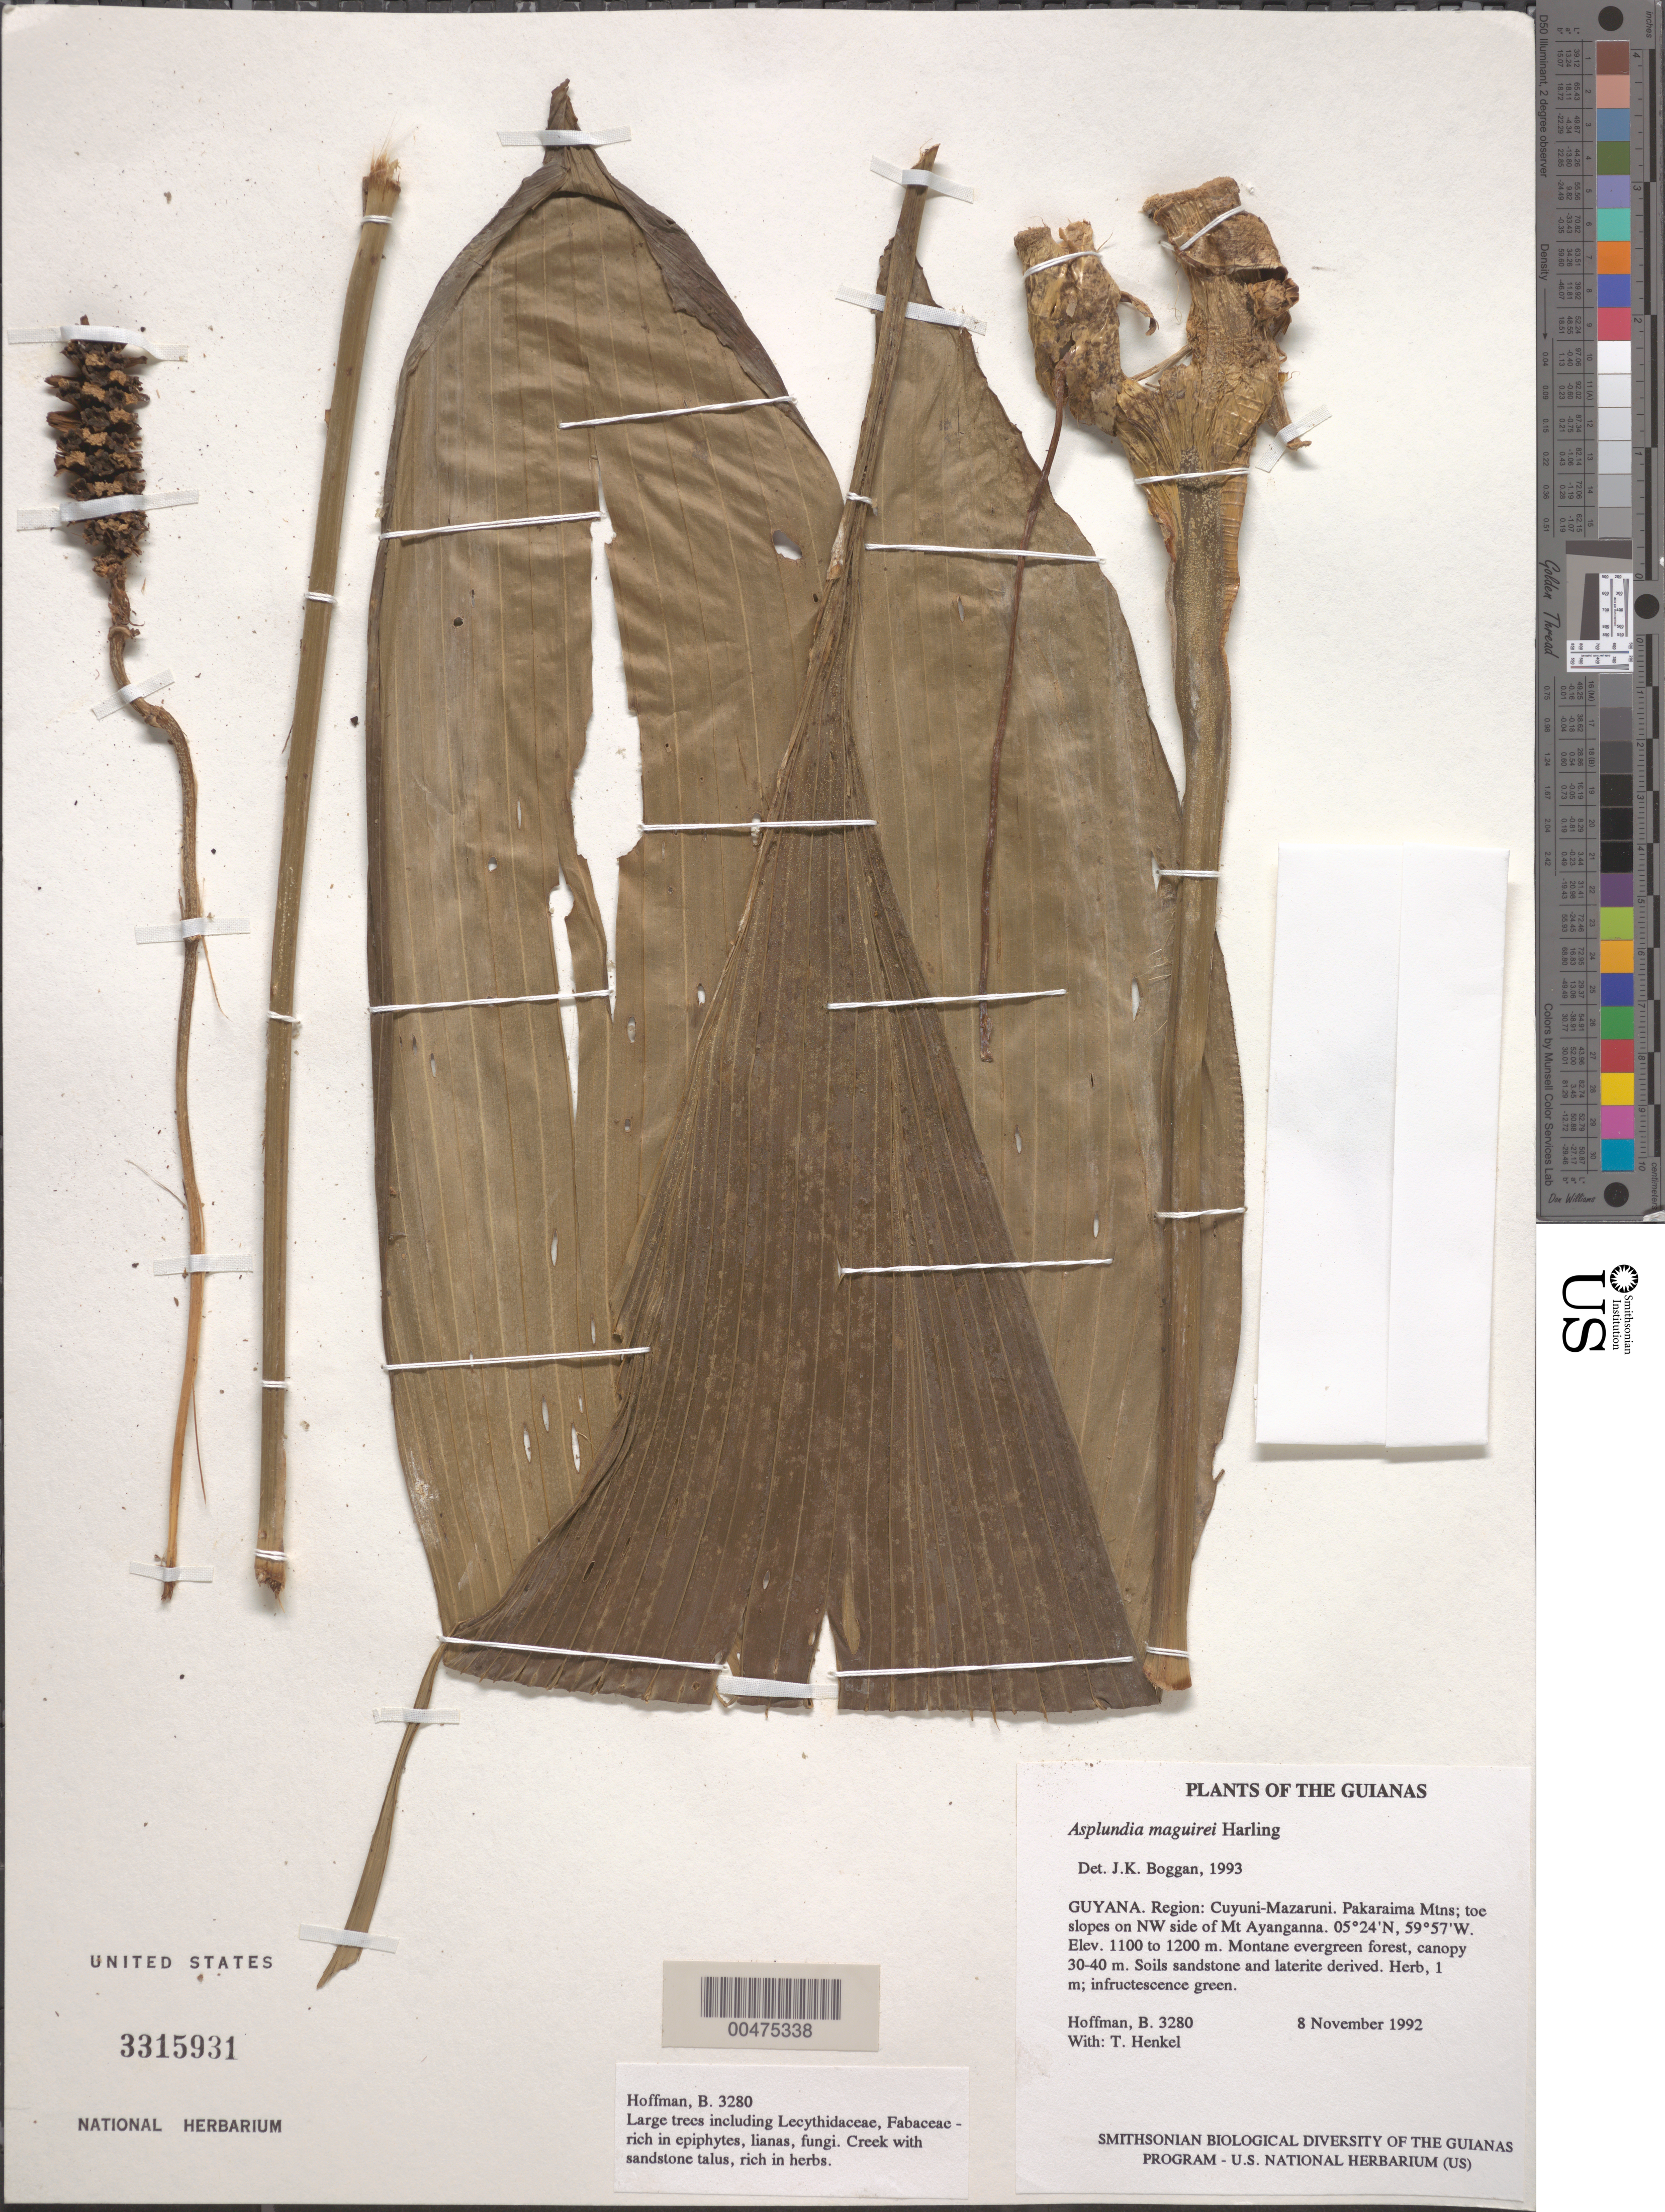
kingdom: Plantae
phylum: Tracheophyta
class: Liliopsida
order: Pandanales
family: Cyclanthaceae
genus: Asplundia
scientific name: Asplundia maguirei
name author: Harling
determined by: Boggan, J. K., (US), NMNH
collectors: B. Hoffman & T. Henkel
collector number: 3280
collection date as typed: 8 November 1992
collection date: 1992-11-08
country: Guyana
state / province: Cuyuni-Mazaruni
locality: Pakaraima Mountains; toe slopes on NW side of Mt. Ayanganna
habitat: Montane evergreen forest, canopy 30-40 m. Soils sandstone and laterite derived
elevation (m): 1100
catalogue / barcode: US 3315931